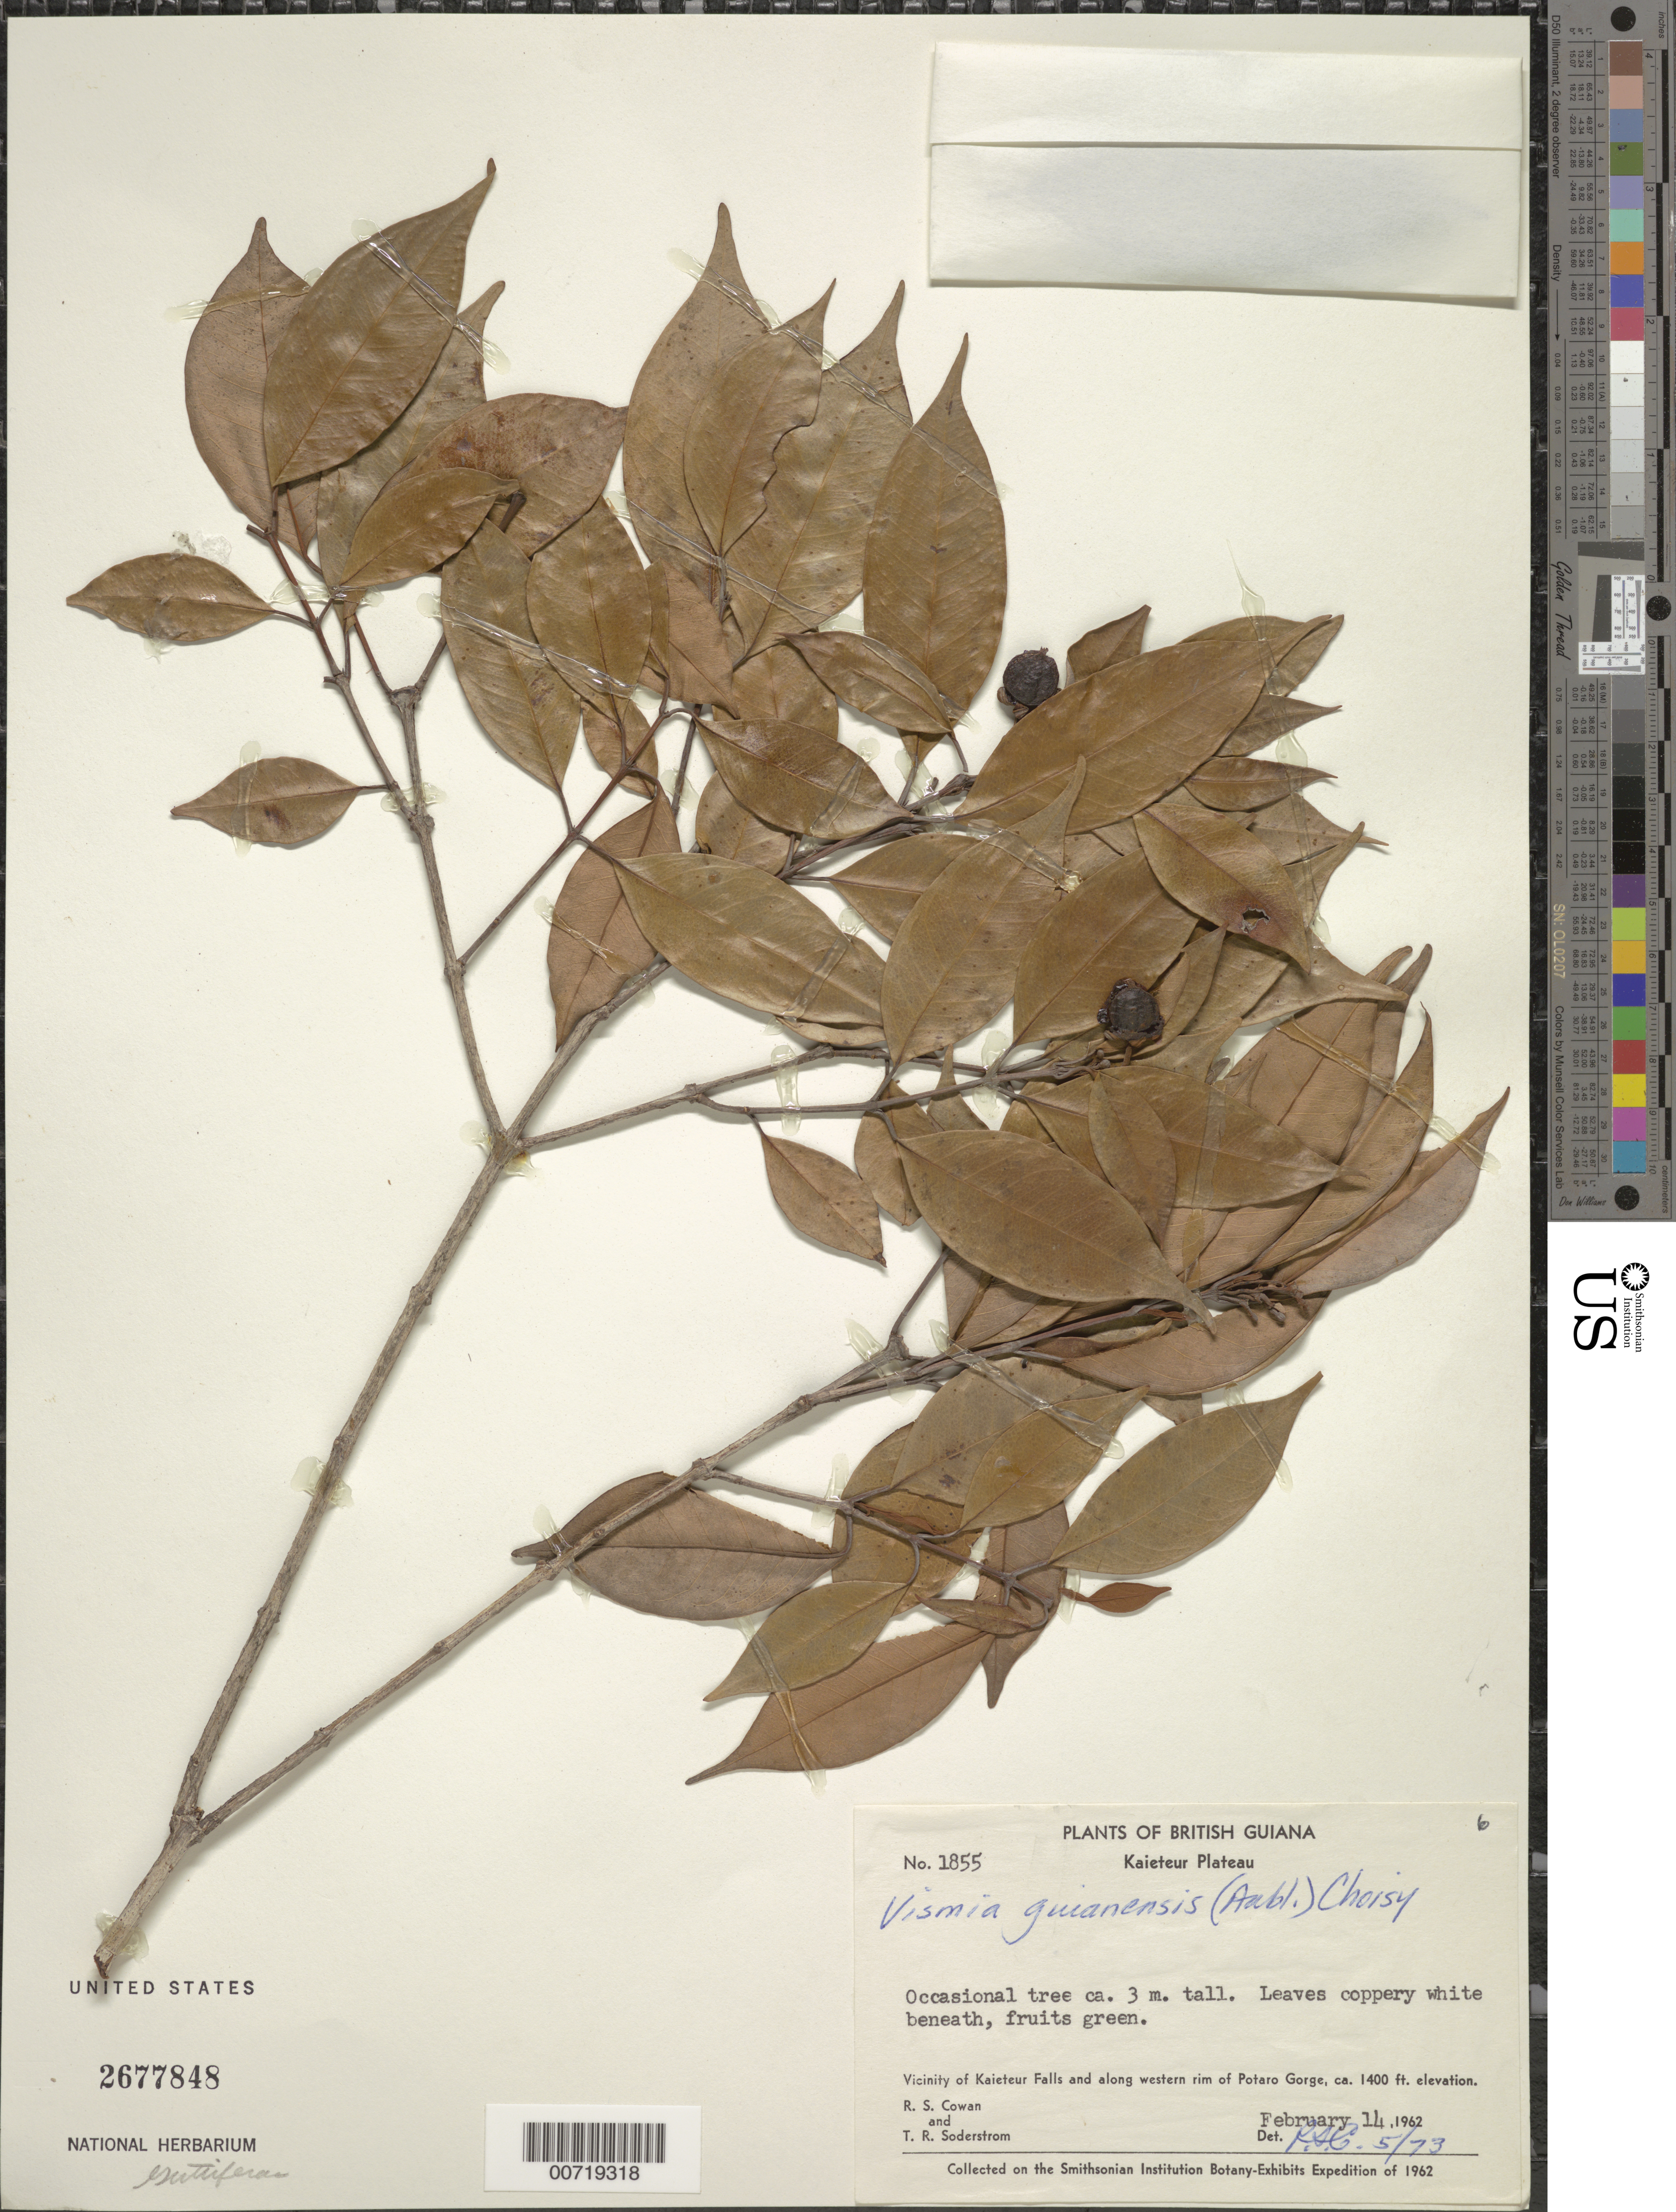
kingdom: Plantae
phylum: Tracheophyta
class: Magnoliopsida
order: Malpighiales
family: Hypericaceae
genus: Vismia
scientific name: Vismia guianensis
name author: (Aubl.) Pers.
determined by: Cowan, R. S.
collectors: R. S. Cowan & T. R. Soderstrom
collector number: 1855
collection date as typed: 14-Feb-62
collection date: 1962-02-14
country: Guyana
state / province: Potaro-Siparuni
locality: Kaieteur Plateau, vicinity of Kaieteur Falls and western rim of Potaro Gorge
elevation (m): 427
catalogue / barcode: US 2677848